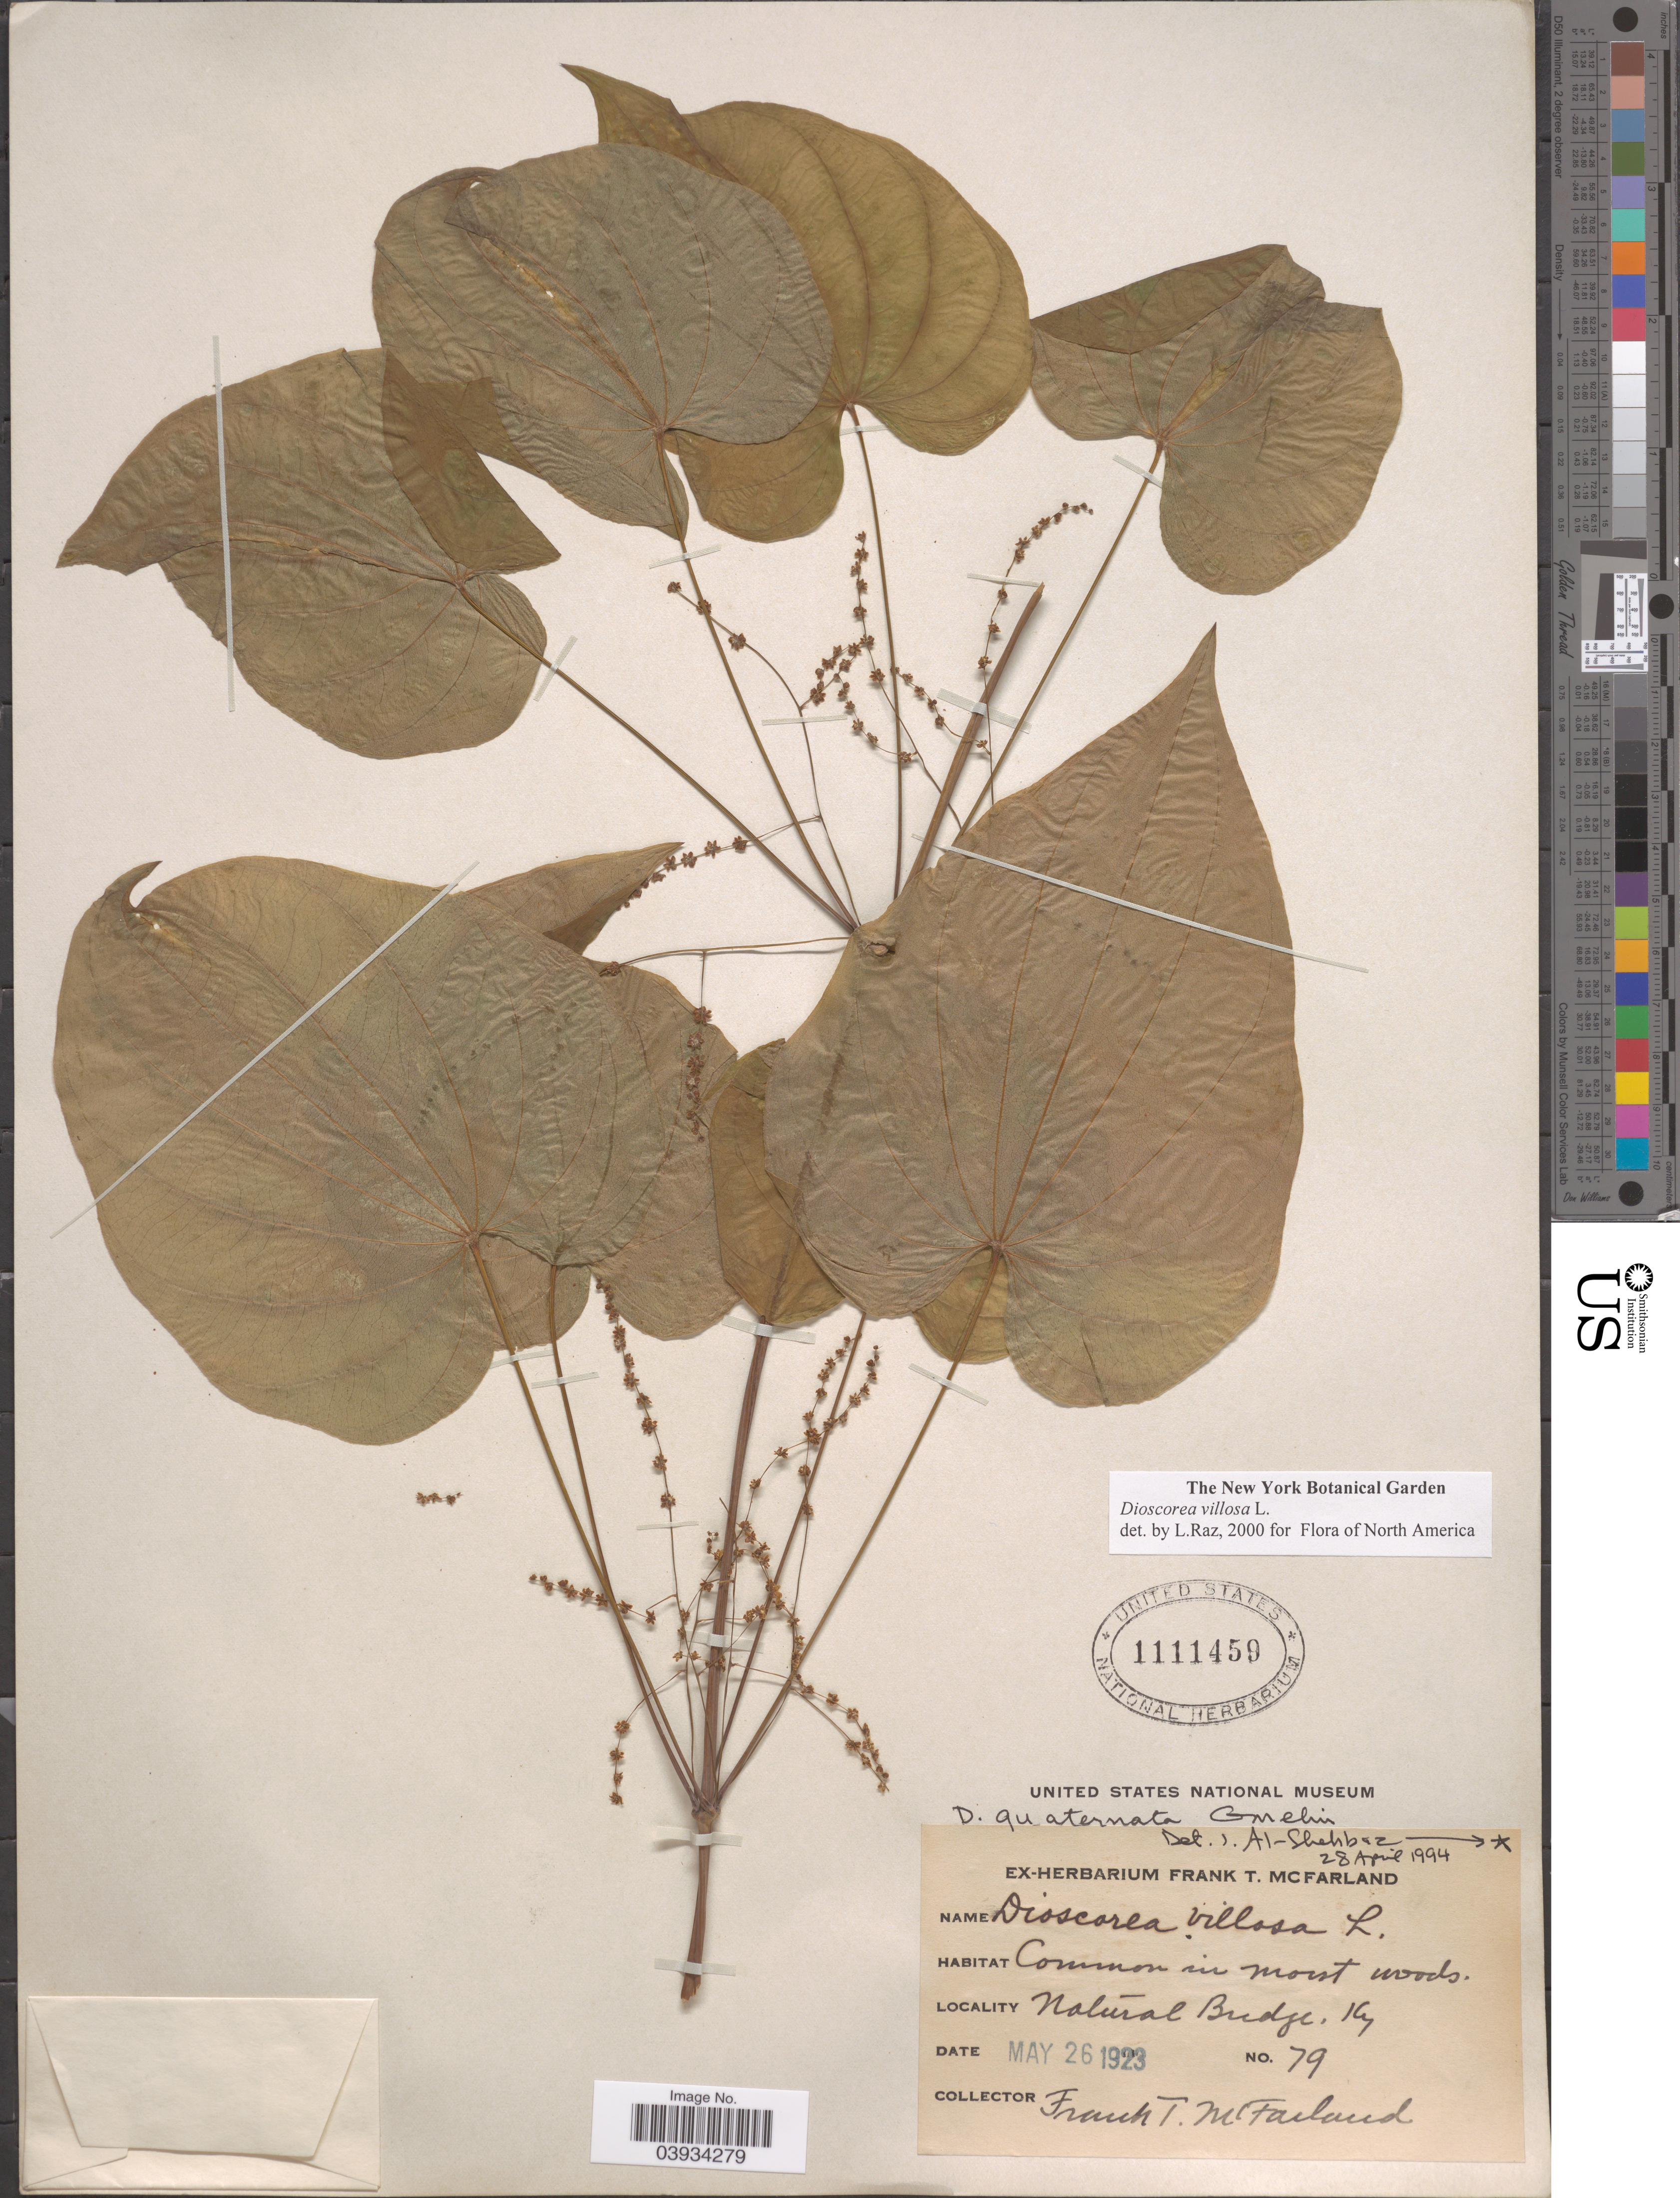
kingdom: Plantae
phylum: Tracheophyta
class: Liliopsida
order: Dioscoreales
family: Dioscoreaceae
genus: Dioscorea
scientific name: Dioscorea villosa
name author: L.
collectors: F. McFarland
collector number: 79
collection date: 1923-05-26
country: United States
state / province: Kentucky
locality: Natural Bridge.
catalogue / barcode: US 1111459